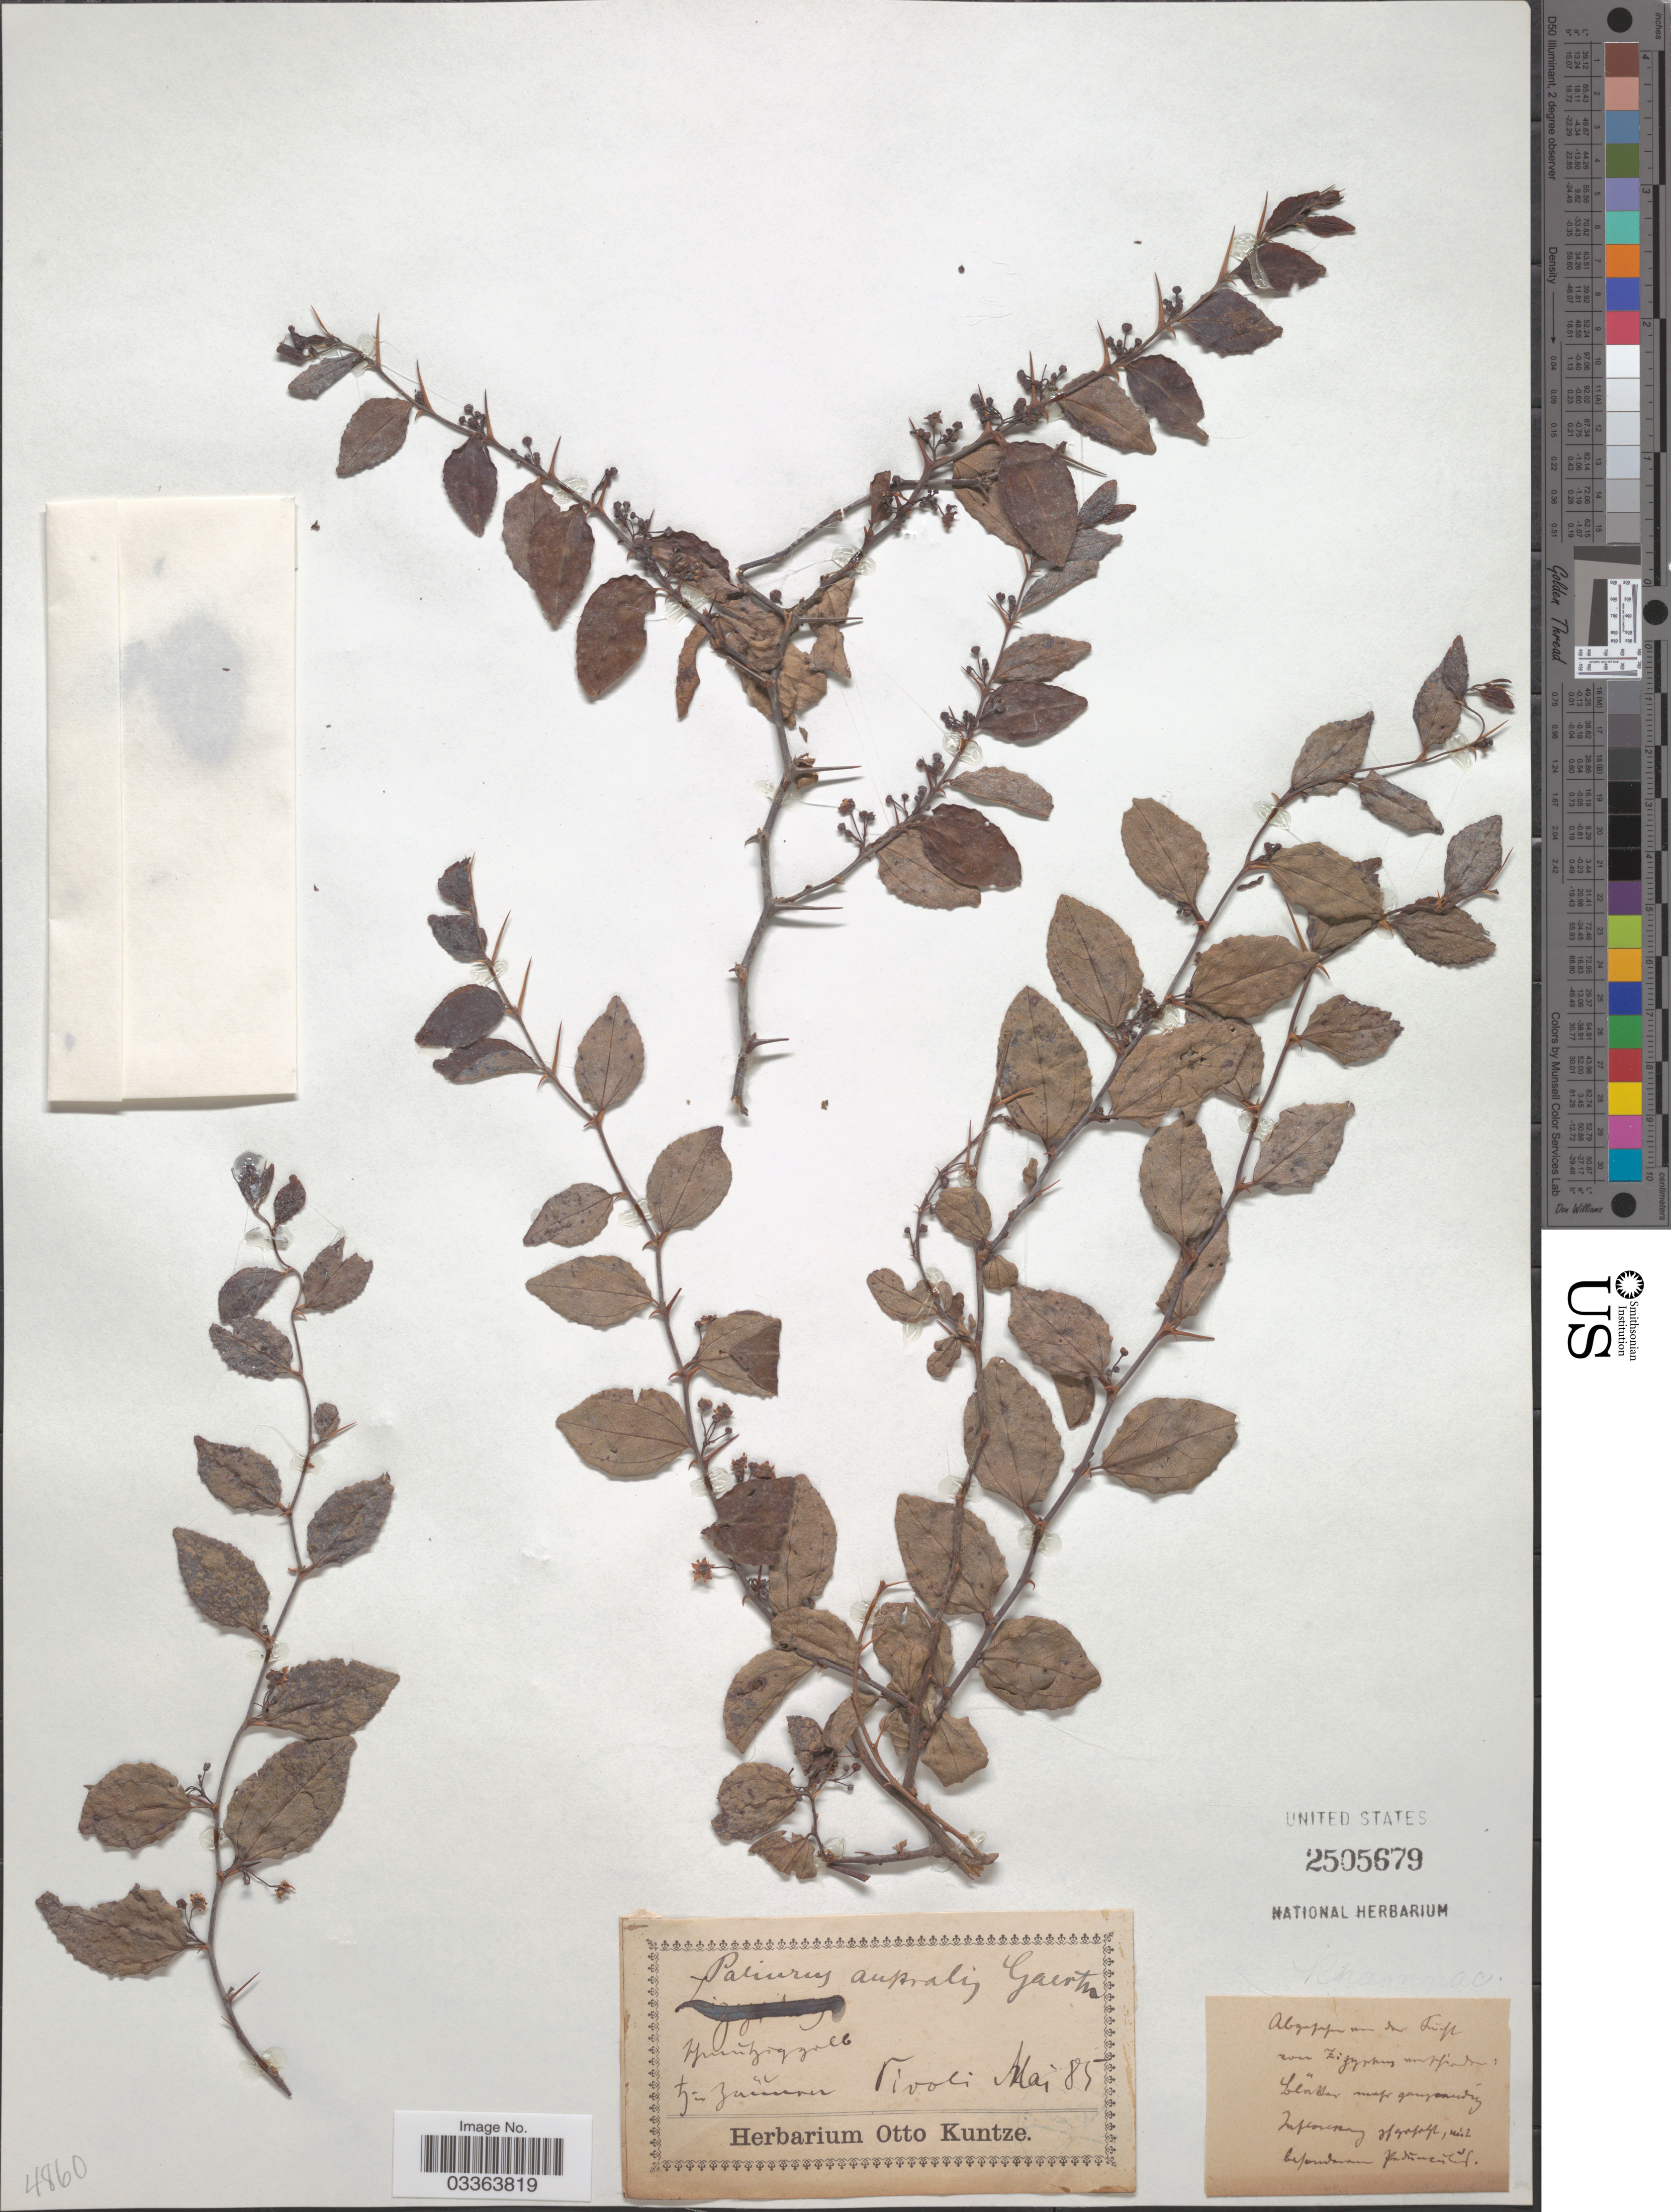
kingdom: Plantae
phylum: Tracheophyta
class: Magnoliopsida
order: Rosales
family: Rhamnaceae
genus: Paliurus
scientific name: Paliurus australis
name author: Gaertn.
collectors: ex herb. Otto Kuntze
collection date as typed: Transcribed d/m/y: /5/85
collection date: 1885-05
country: Italy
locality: [illegible text]. Tivoli [interpreted].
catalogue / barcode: US 2505679